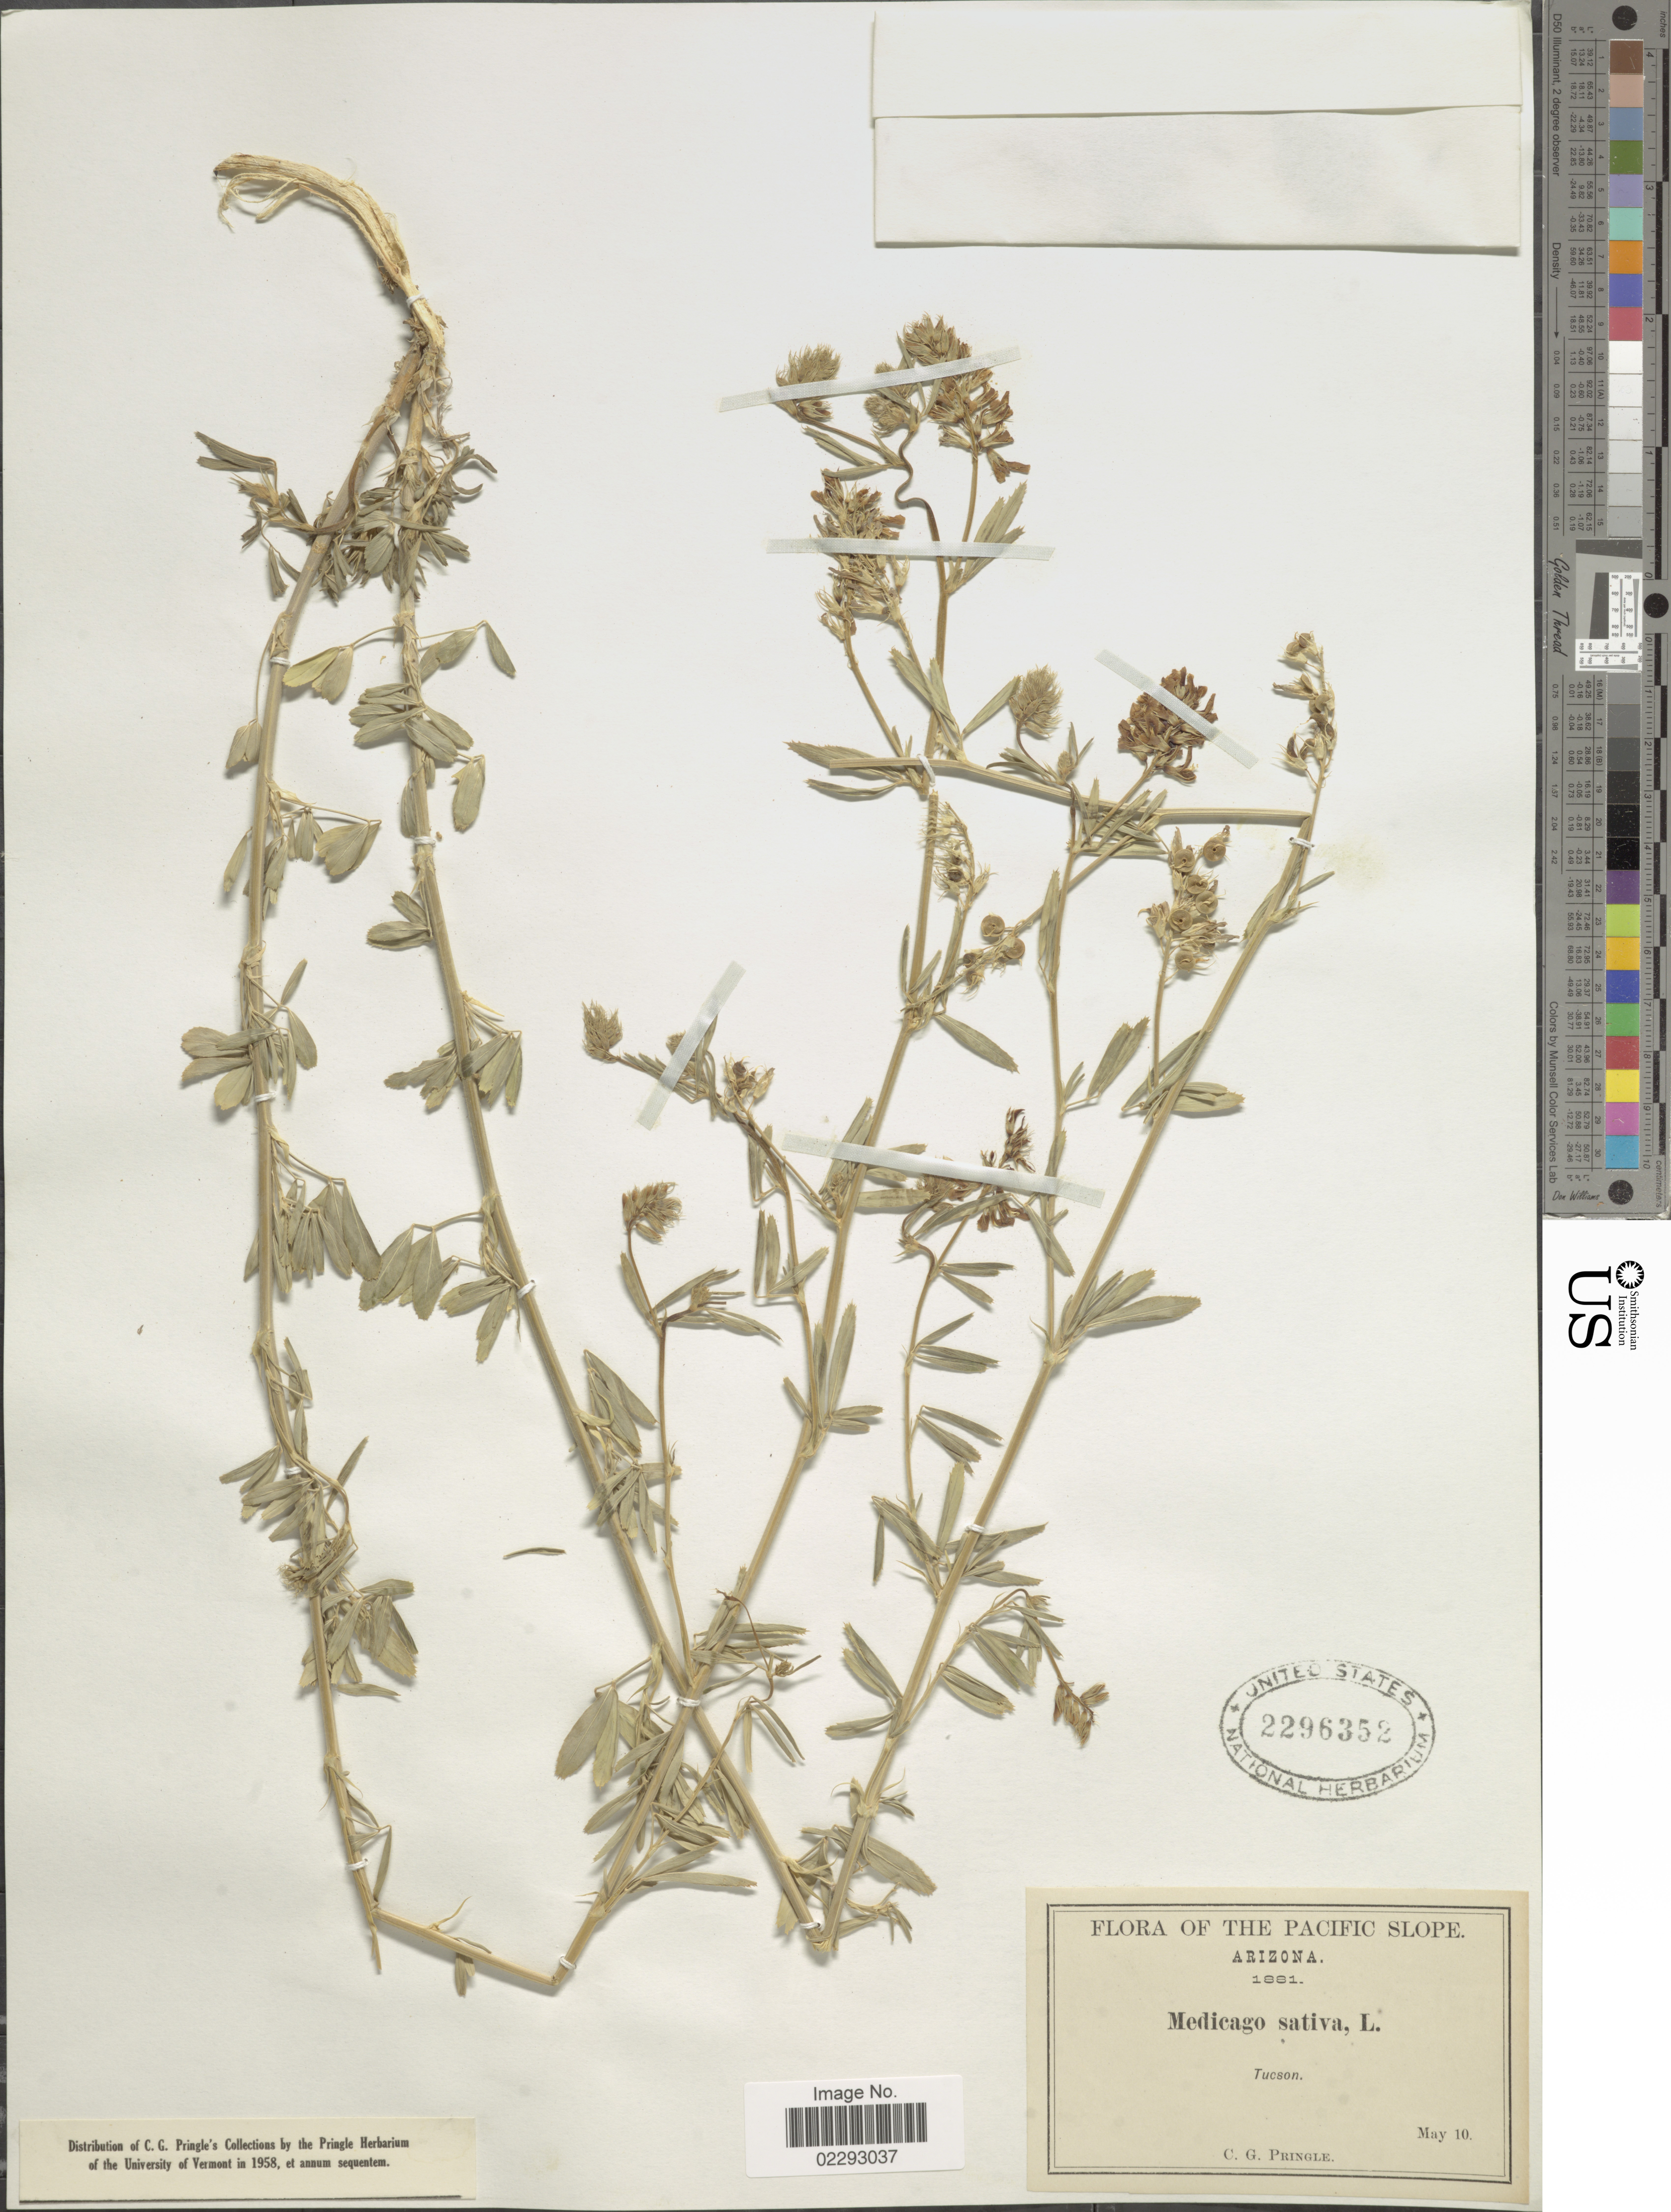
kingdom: Plantae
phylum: Tracheophyta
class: Magnoliopsida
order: Fabales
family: Fabaceae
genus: Medicago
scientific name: Medicago sativa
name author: L.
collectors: C. G. Pringle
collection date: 1881-05-10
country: United States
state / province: Arizona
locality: Pacifiic Slope, Arizona. Tucson.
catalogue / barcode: US 2296352